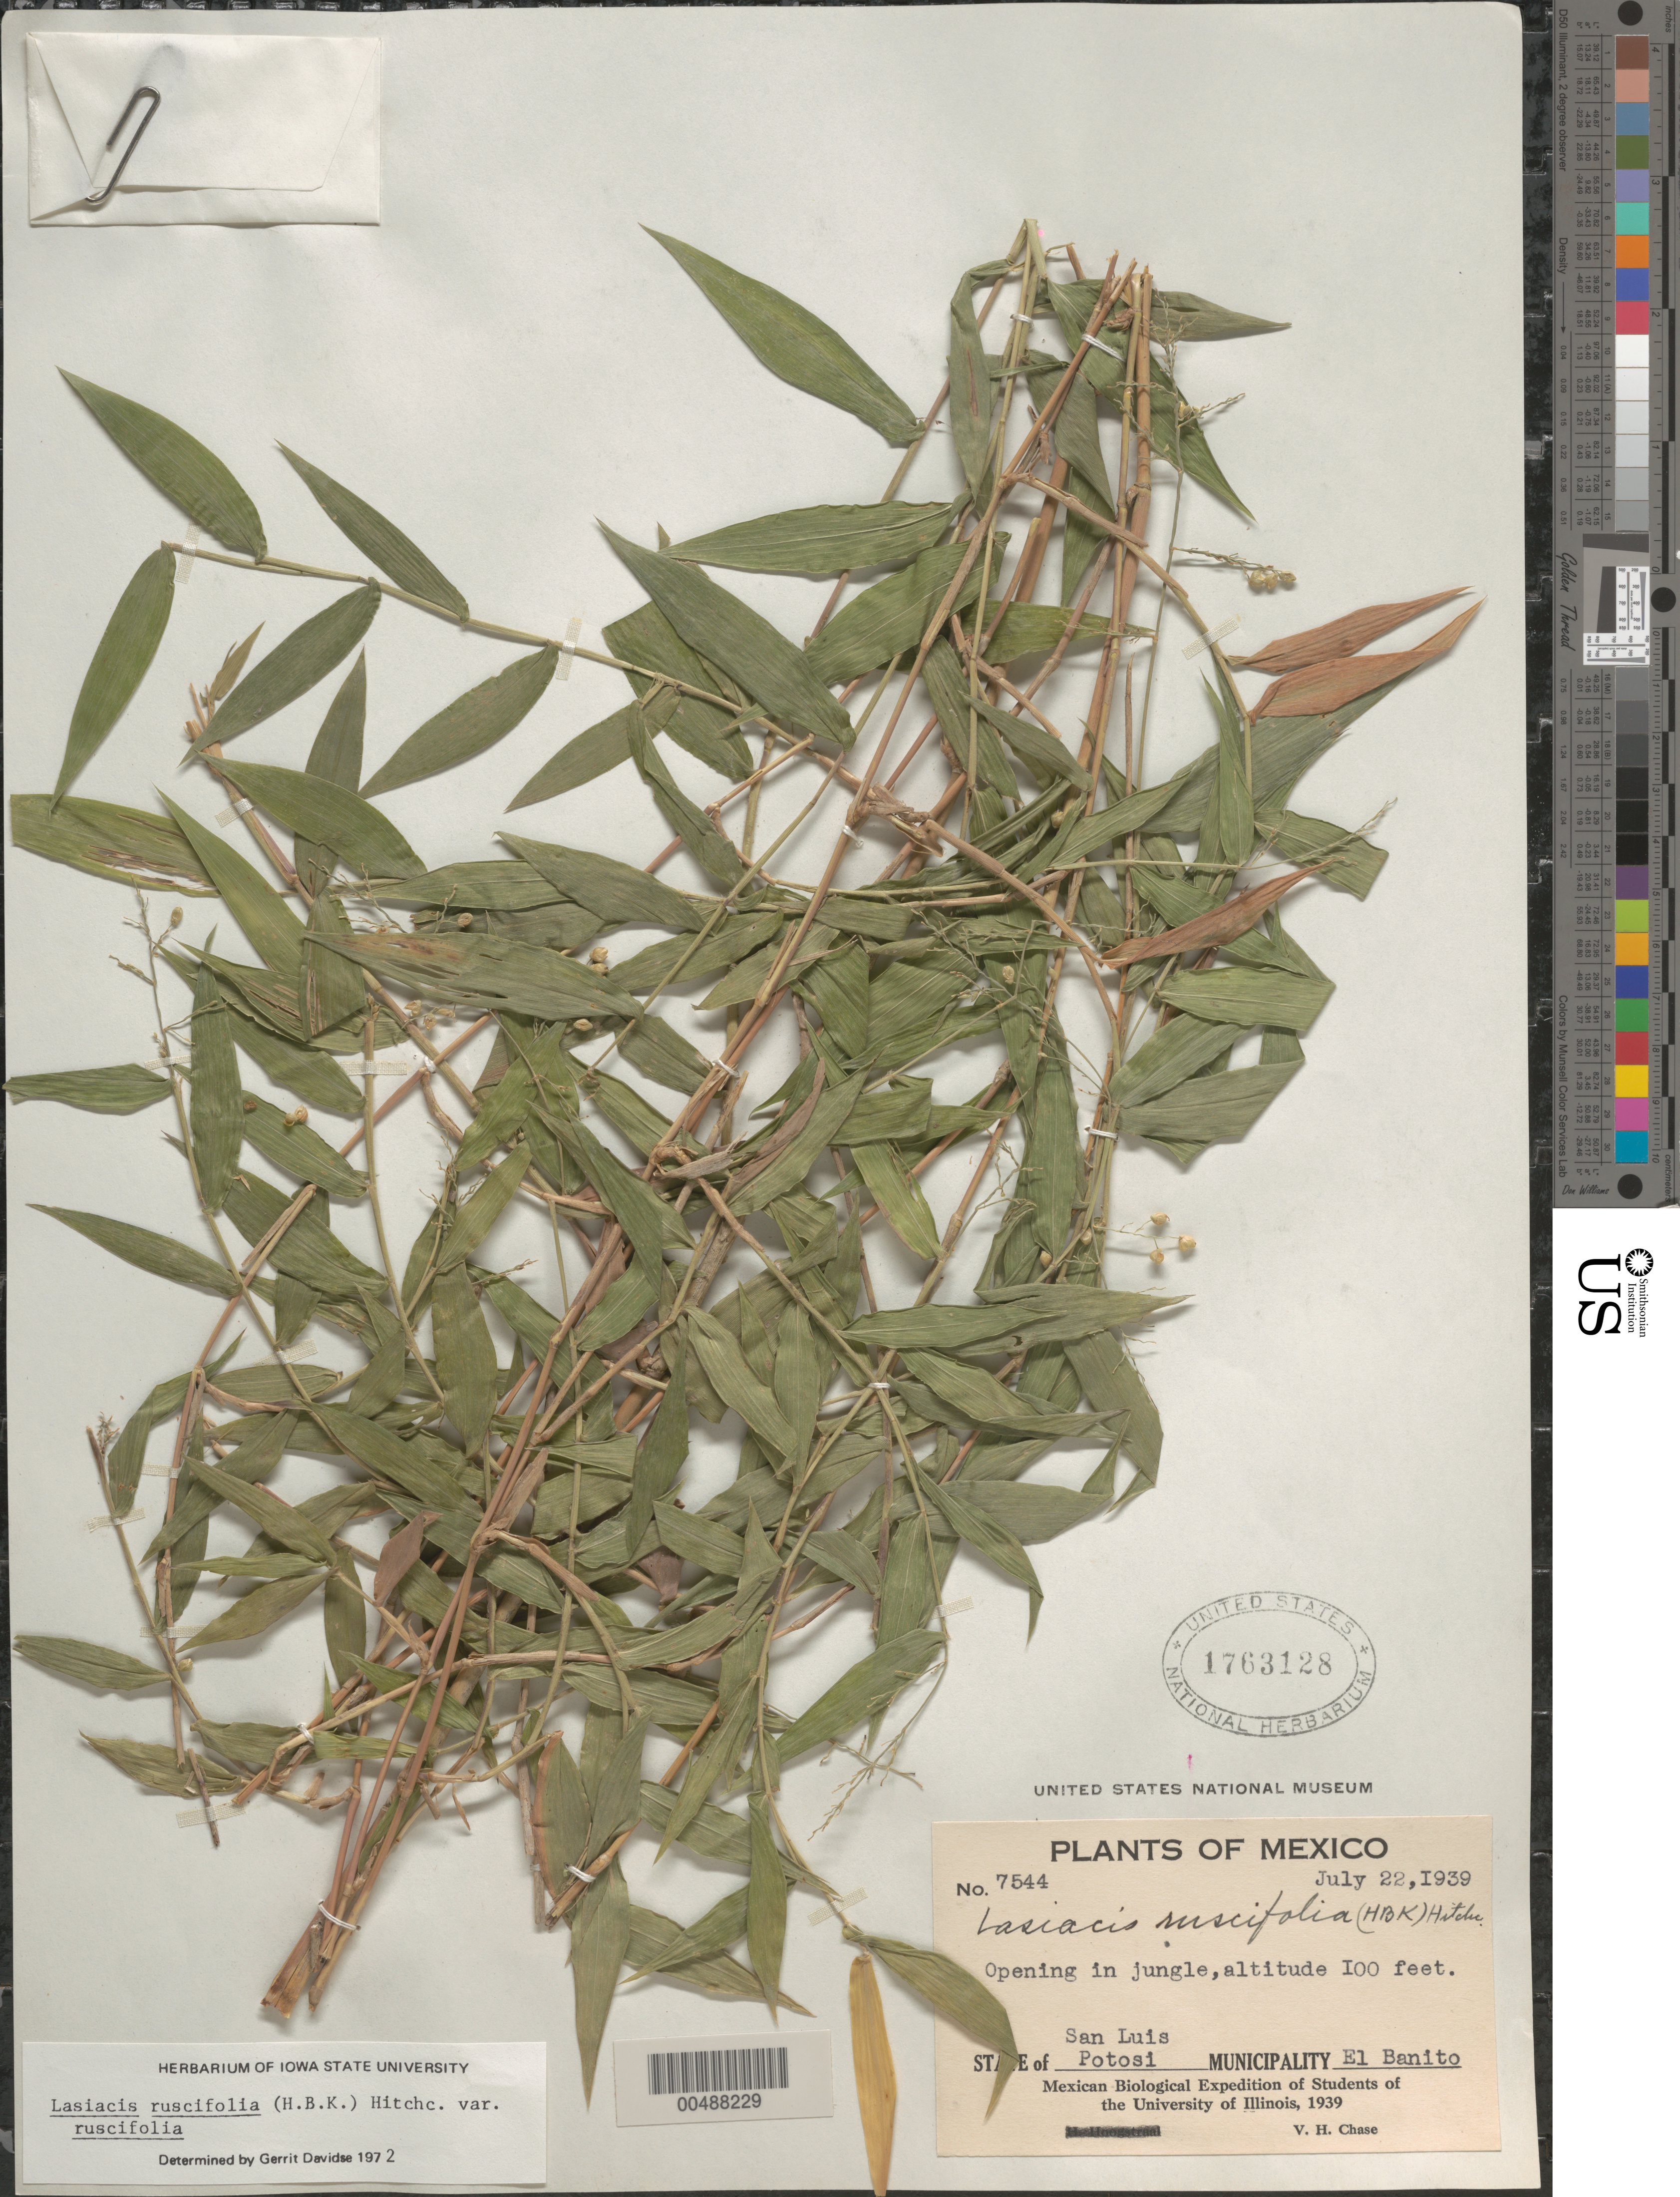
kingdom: Plantae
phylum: Tracheophyta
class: Liliopsida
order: Poales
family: Poaceae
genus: Lasiacis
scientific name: Lasiacis ruscifolia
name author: (Kunth) Hitchc.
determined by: Davidse, Gerrit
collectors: V. H. Chase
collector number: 7544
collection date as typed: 22 Jul 1939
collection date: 1939-07-22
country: Mexico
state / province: San Luis Potosi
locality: Mun: El Banito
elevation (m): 30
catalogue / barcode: US 1763128